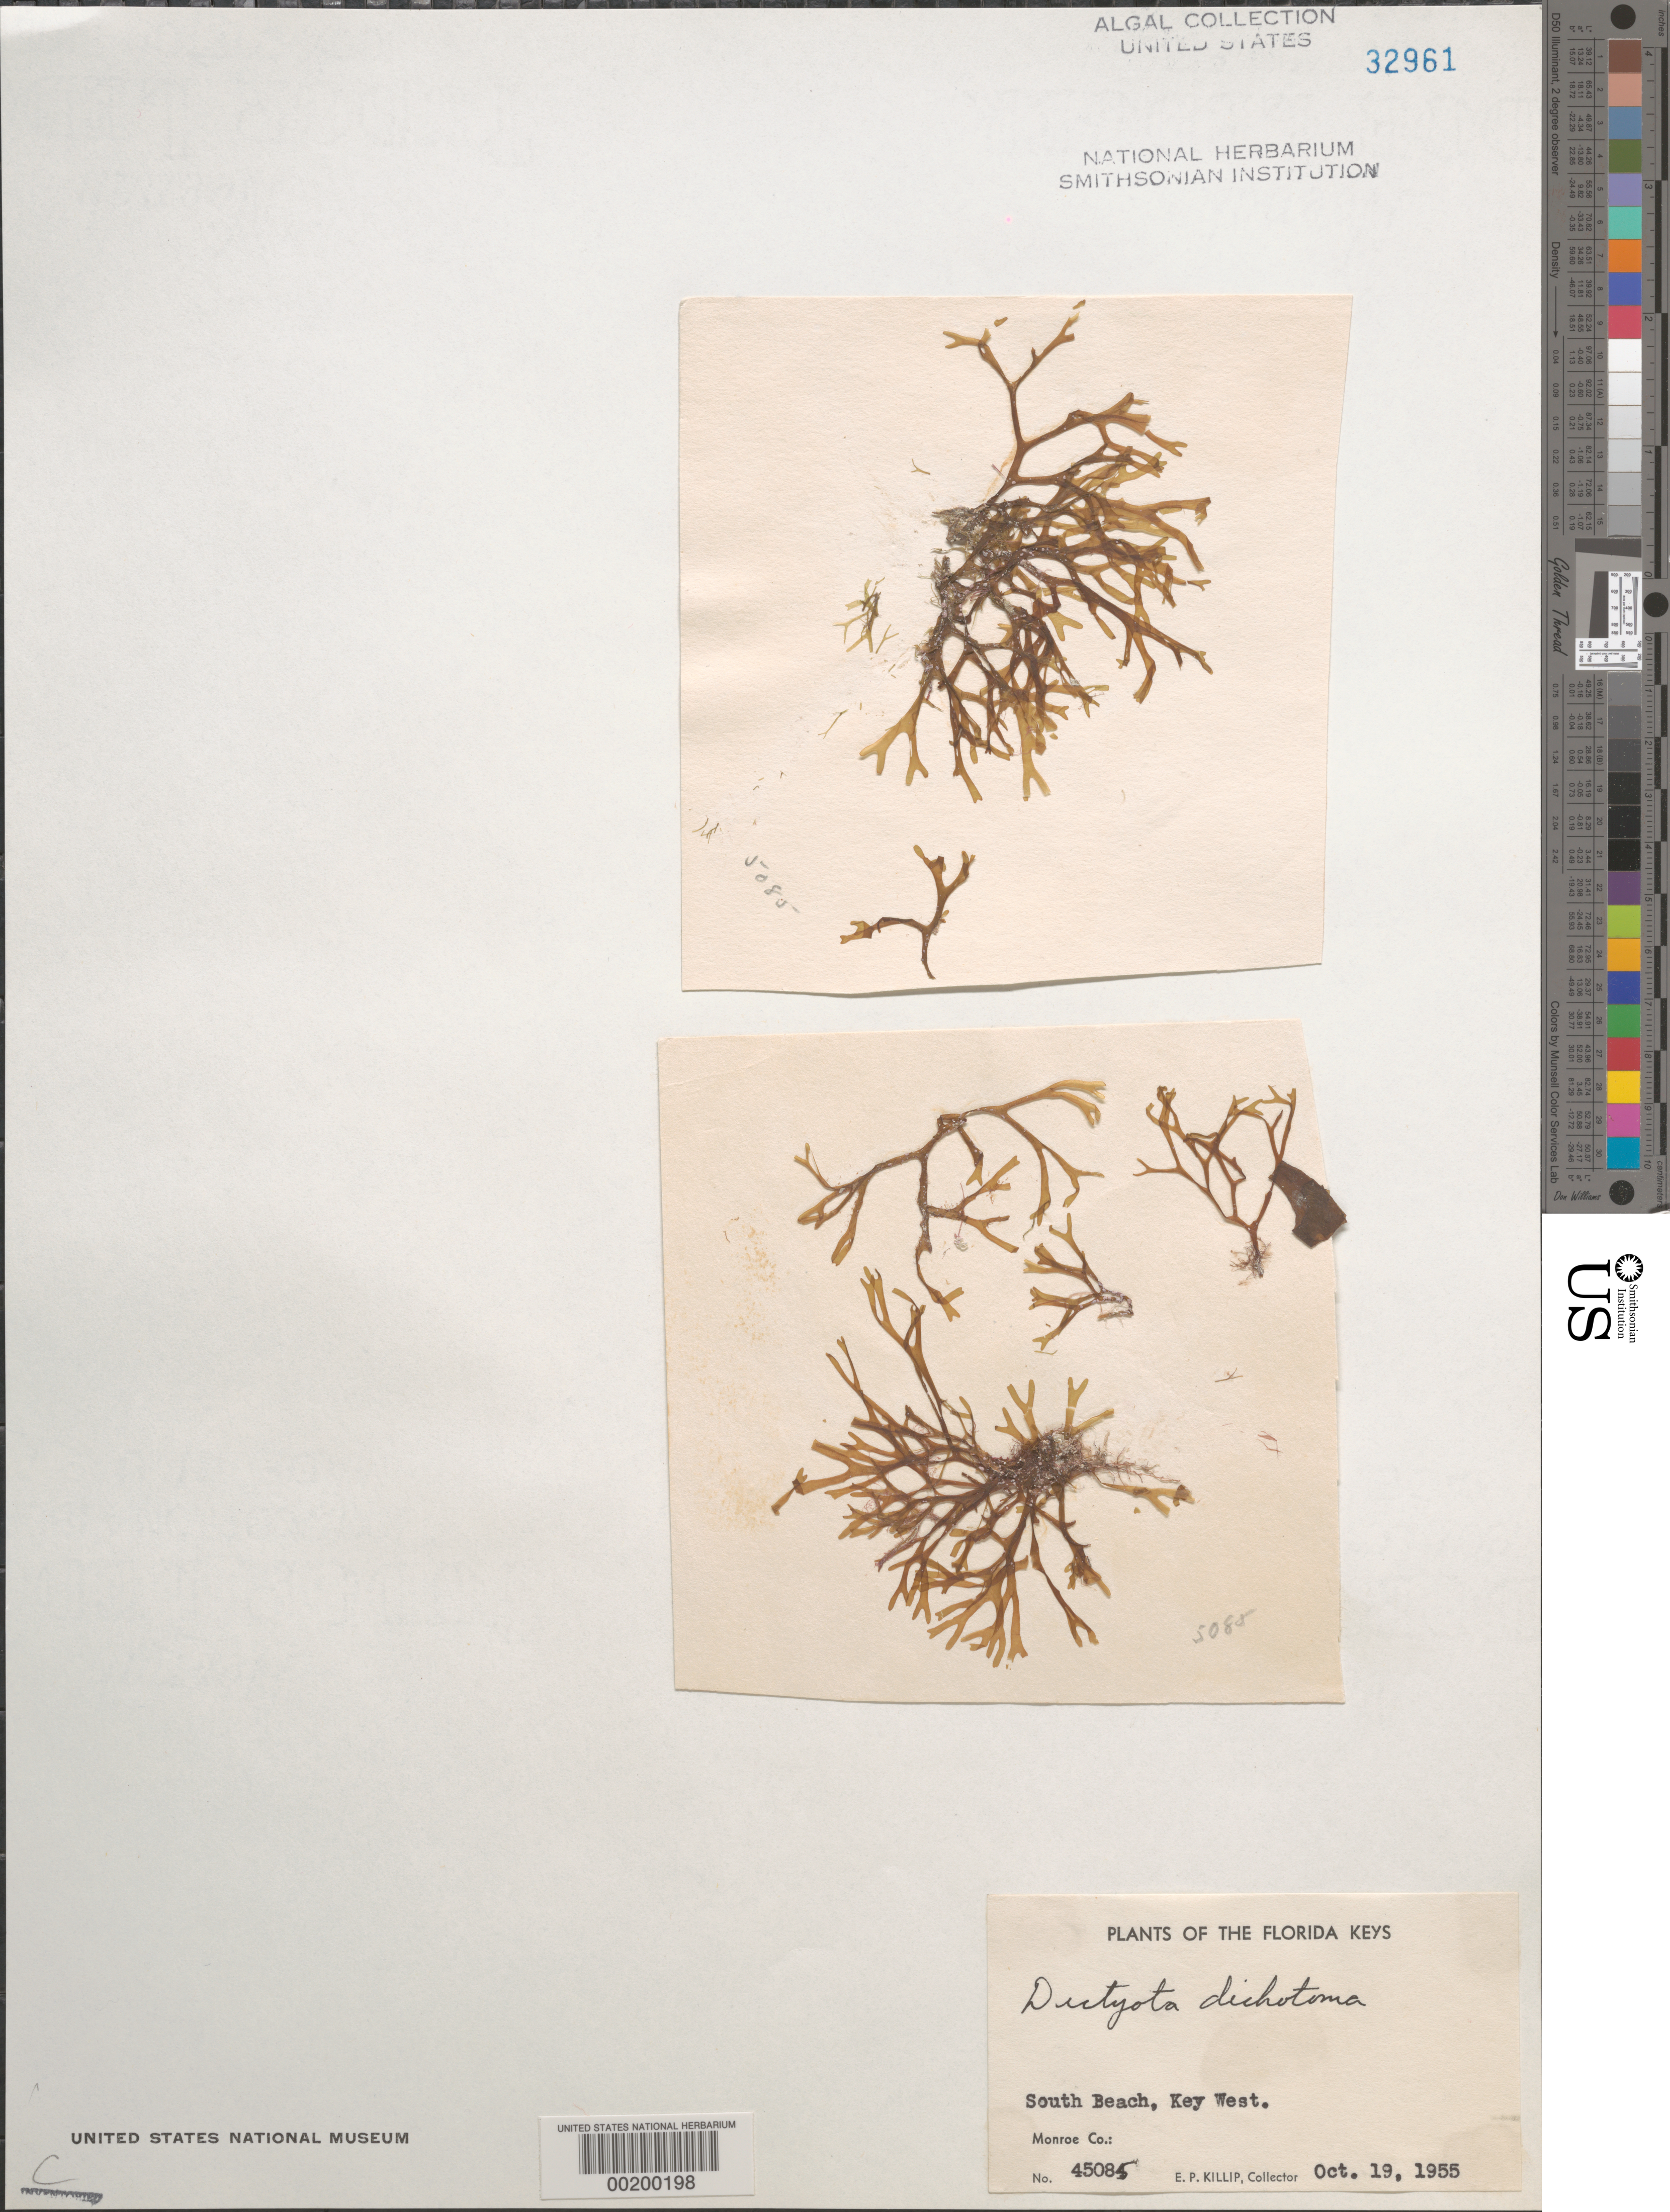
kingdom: Chromista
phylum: Ochrophyta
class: Phaeophyceae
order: Dictyotales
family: Dictyotaceae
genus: Dictyota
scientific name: Dictyota dichotoma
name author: (Huds.) J.V.Lamouroux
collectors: E. P. Killip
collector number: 45085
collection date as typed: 19 Oct 1955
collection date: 1955-10-19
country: United States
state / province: Florida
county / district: Monroe County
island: Key West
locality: South Beach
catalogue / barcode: US 32961